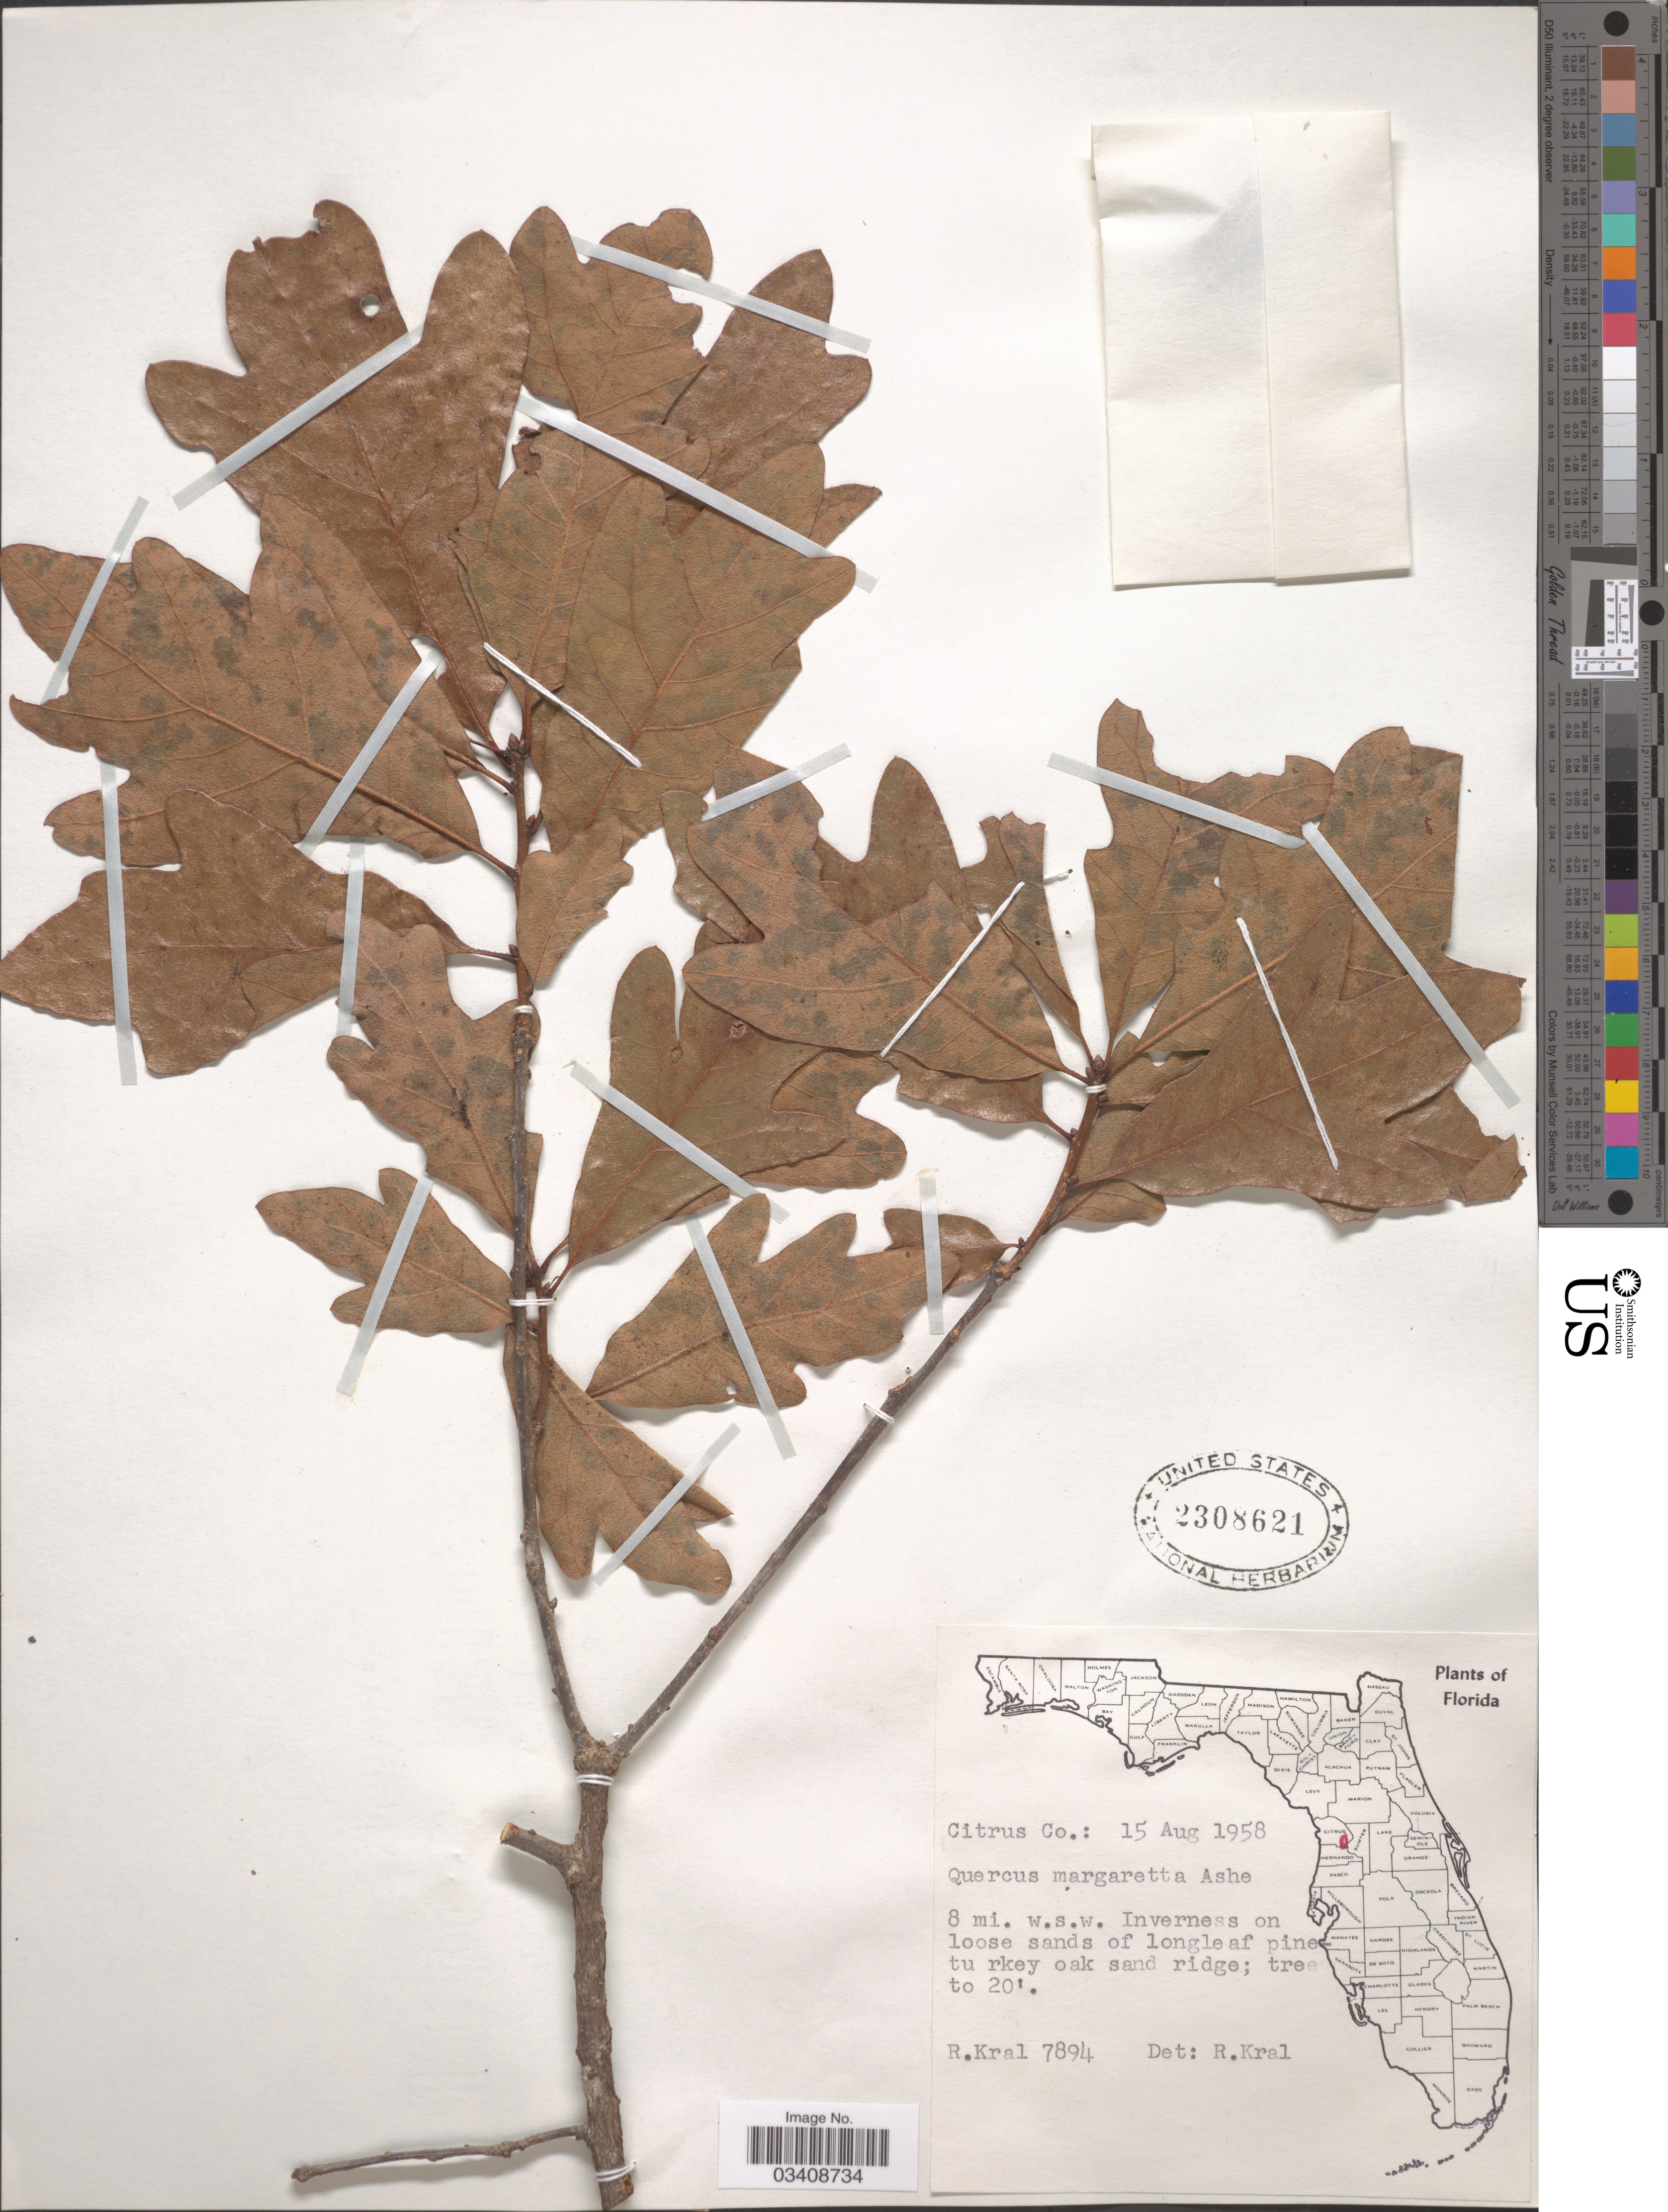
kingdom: Plantae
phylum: Tracheophyta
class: Magnoliopsida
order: Fagales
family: Fagaceae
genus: Quercus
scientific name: Quercus stellata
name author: Wangenh.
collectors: R. Kral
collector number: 7894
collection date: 1958-08-15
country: United States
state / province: Florida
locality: Citrus Co. 8 mi. w.s.w.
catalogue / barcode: US 2308621